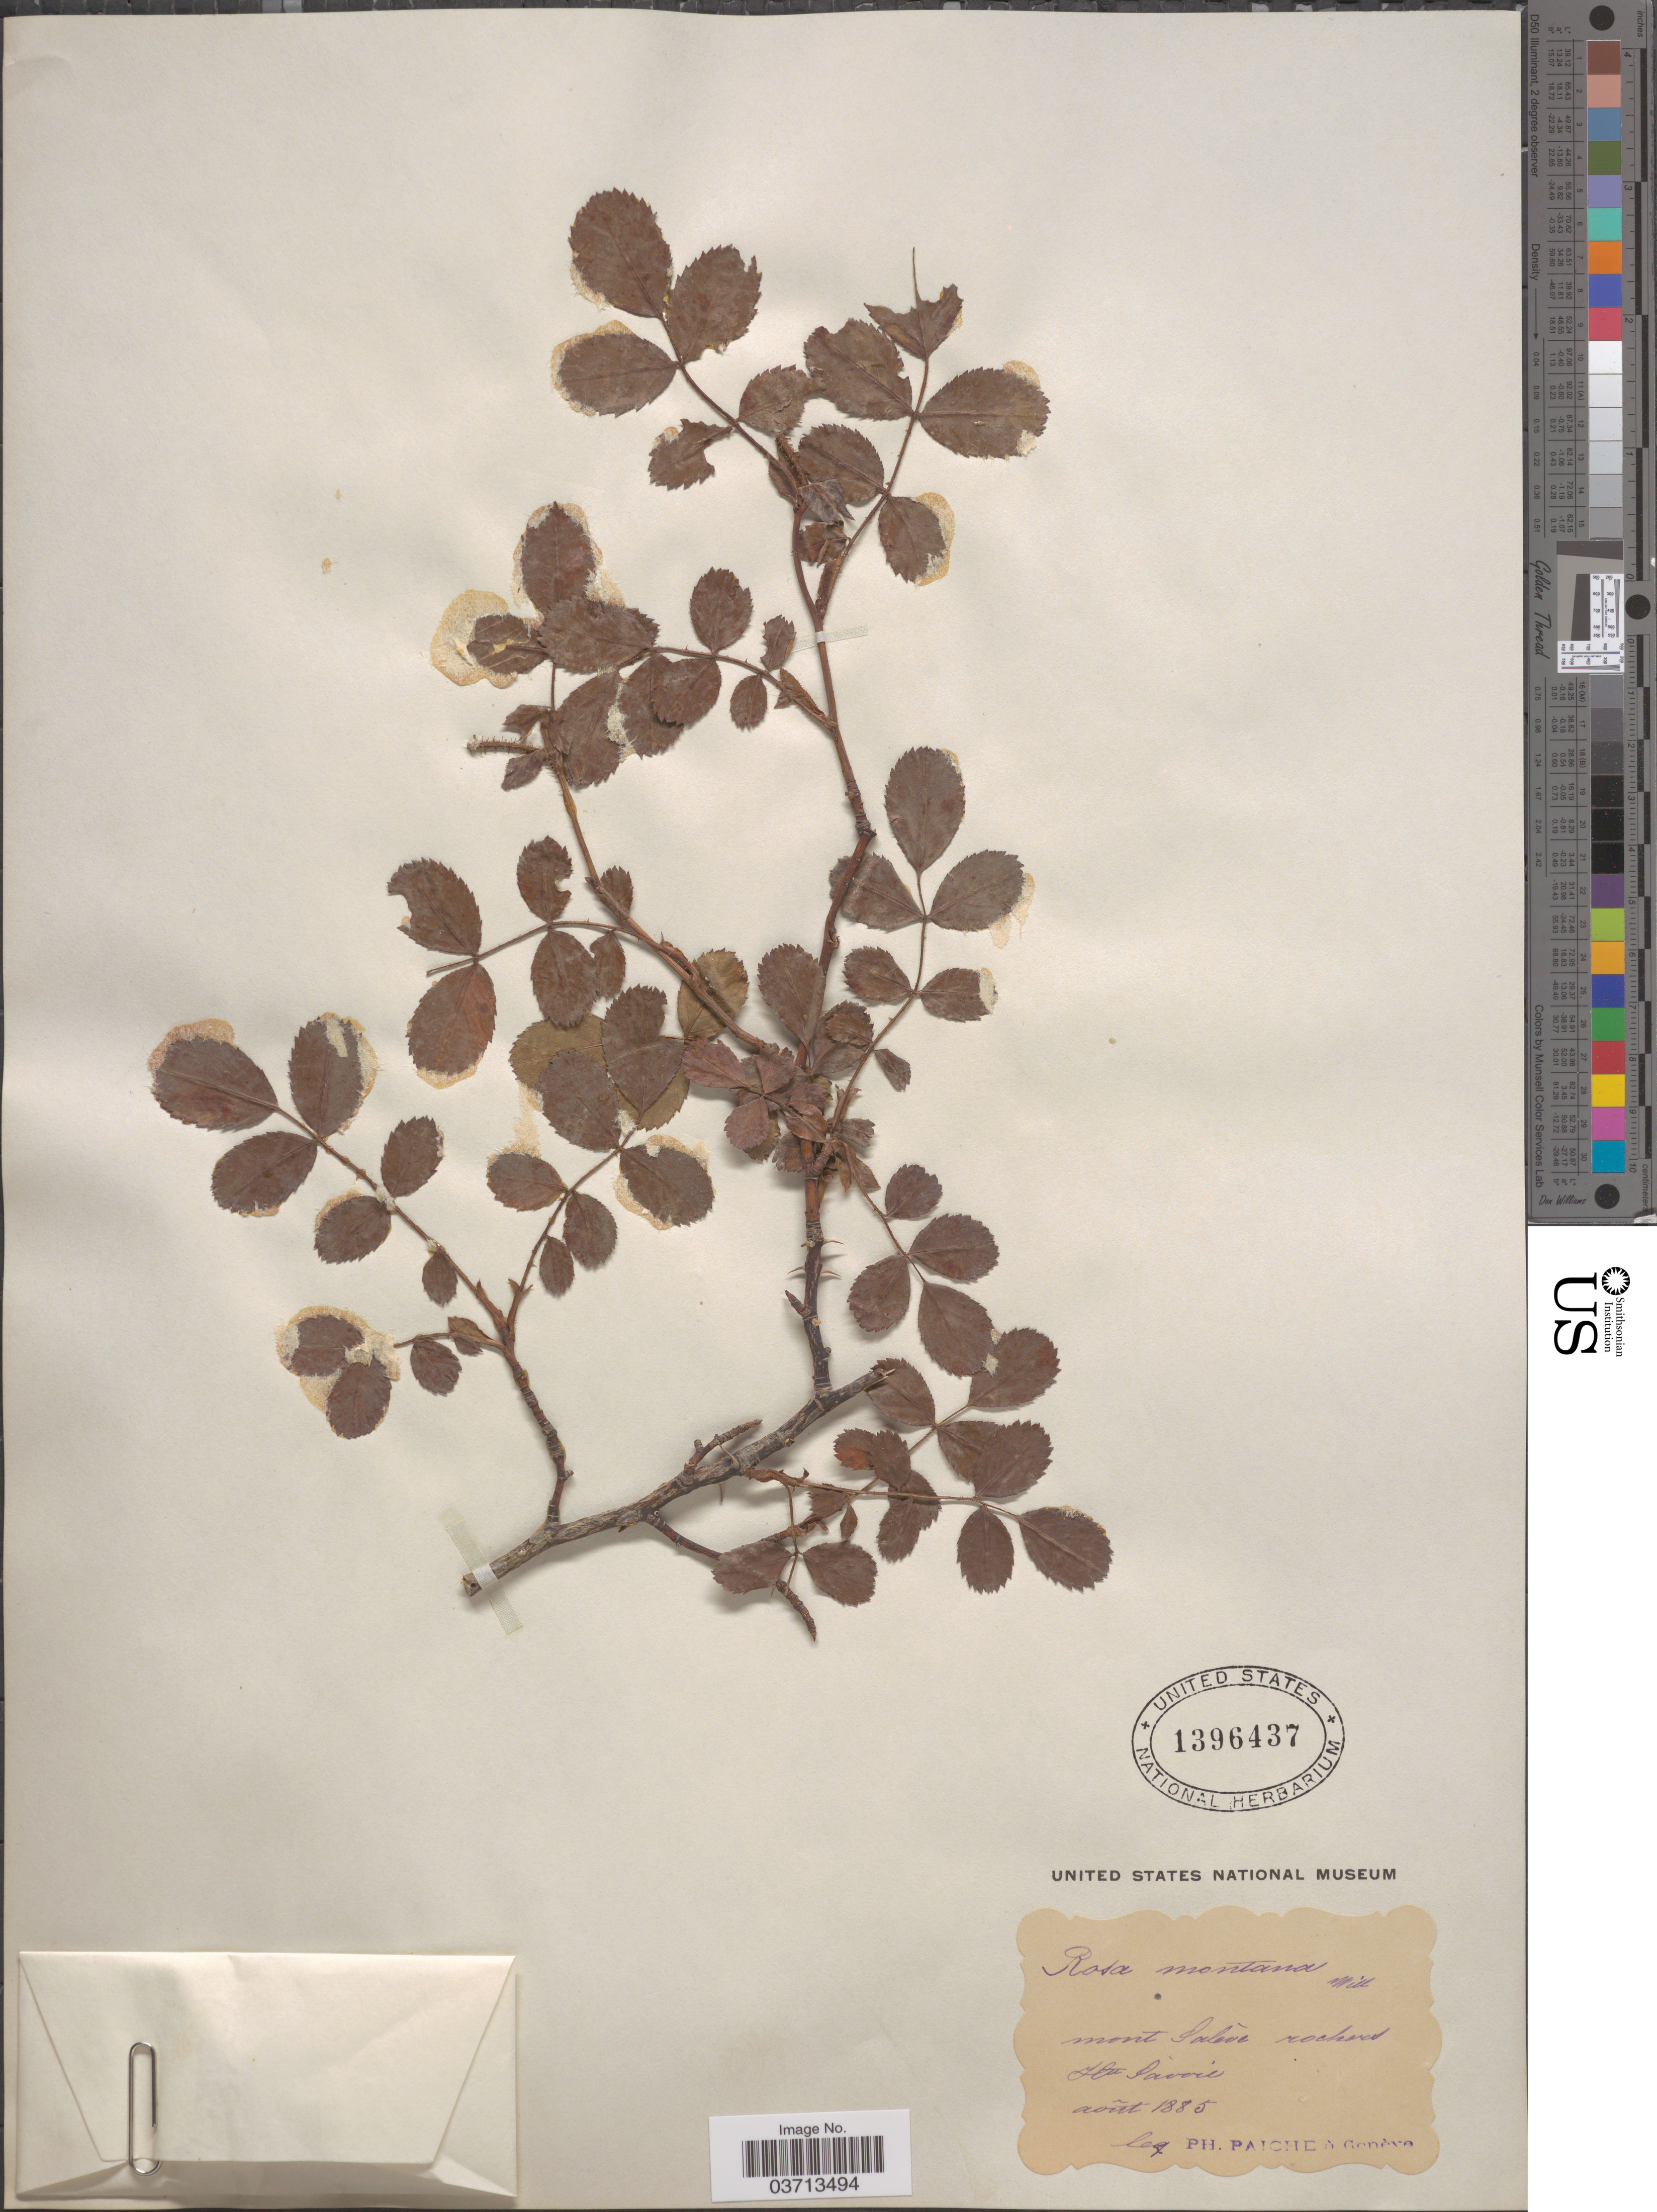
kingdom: Plantae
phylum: Tracheophyta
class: Magnoliopsida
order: Rosales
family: Rosaceae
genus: Rosa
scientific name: Rosa montana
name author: Chaix ex Vill.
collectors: P. Paiche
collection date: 1885-08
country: Switzerland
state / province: Genève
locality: Mont Salevè rochers Hta Savoie.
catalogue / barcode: US 1396437